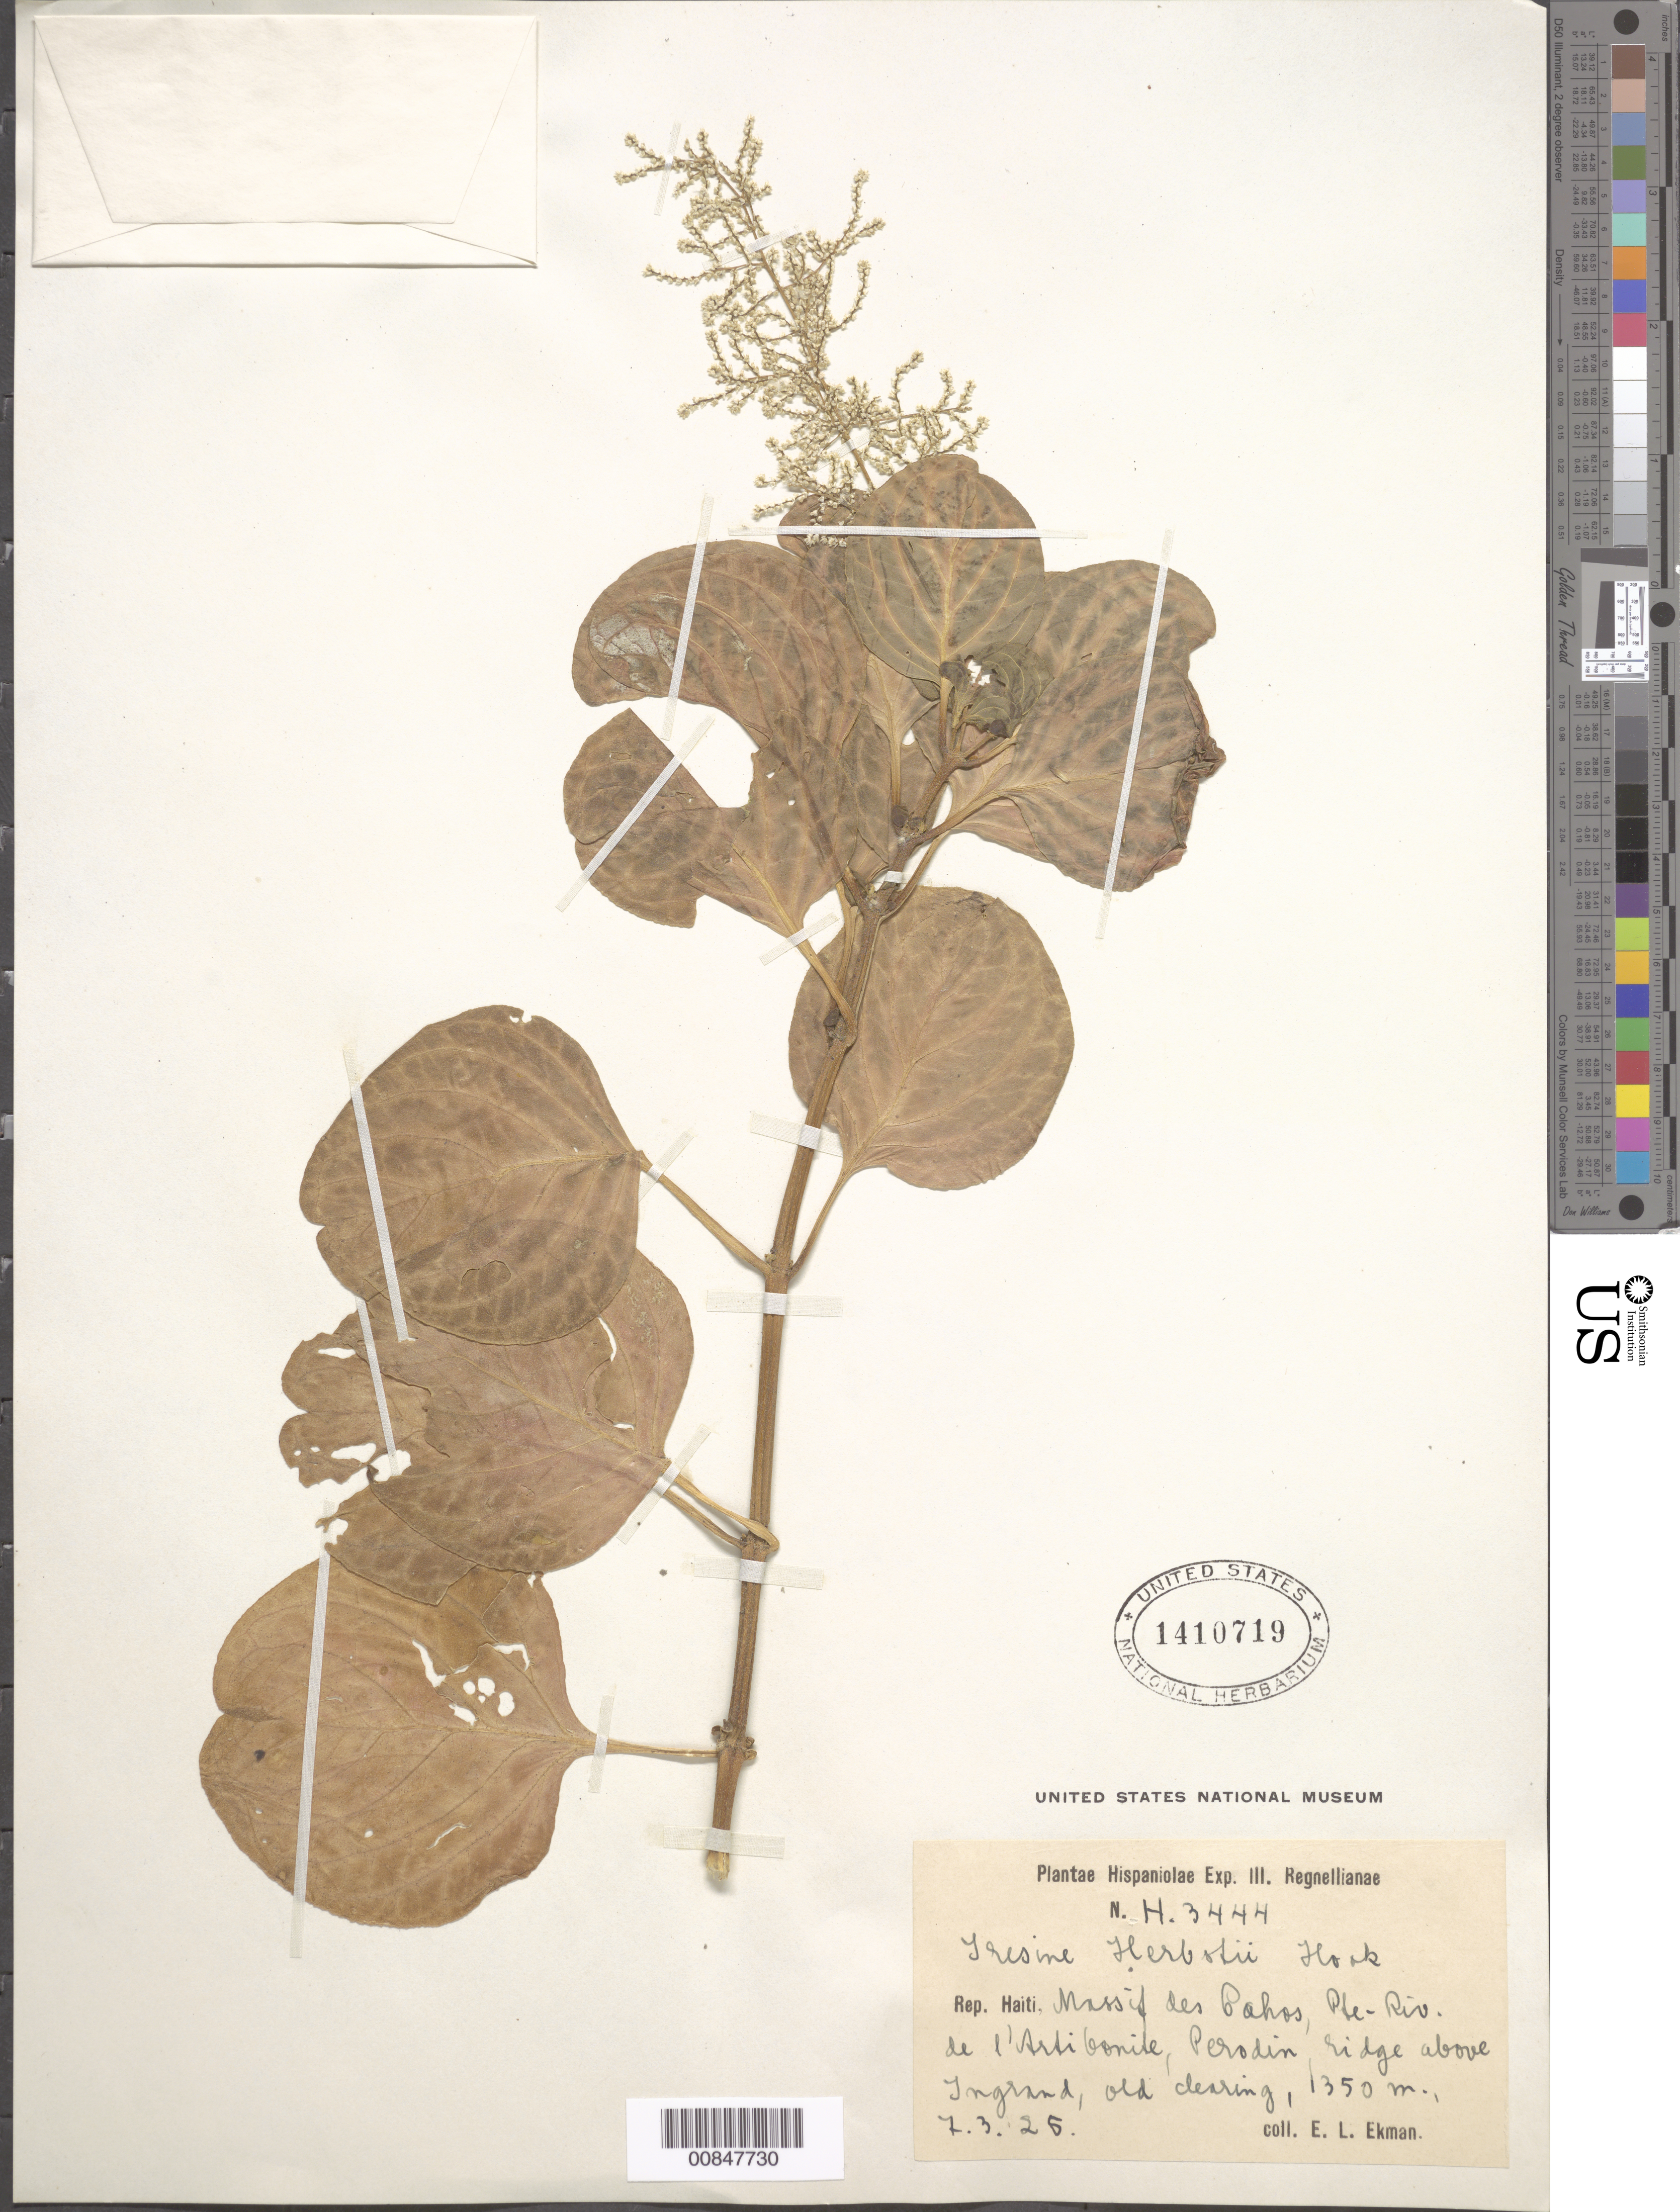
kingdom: Plantae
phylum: Tracheophyta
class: Magnoliopsida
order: Caryophyllales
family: Amaranthaceae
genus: Iresine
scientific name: Iresine herbstii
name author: Hook.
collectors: E. L. Ekman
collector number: H 3444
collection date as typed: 07 Mar 1925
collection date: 1925-03-07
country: Haiti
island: Hispaniola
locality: Massif des Cahos, Pte-Riv. de l'Artibonite, Perodin, ridge above Ingrand.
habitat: Old clearing.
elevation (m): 1350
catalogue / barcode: US 1410719